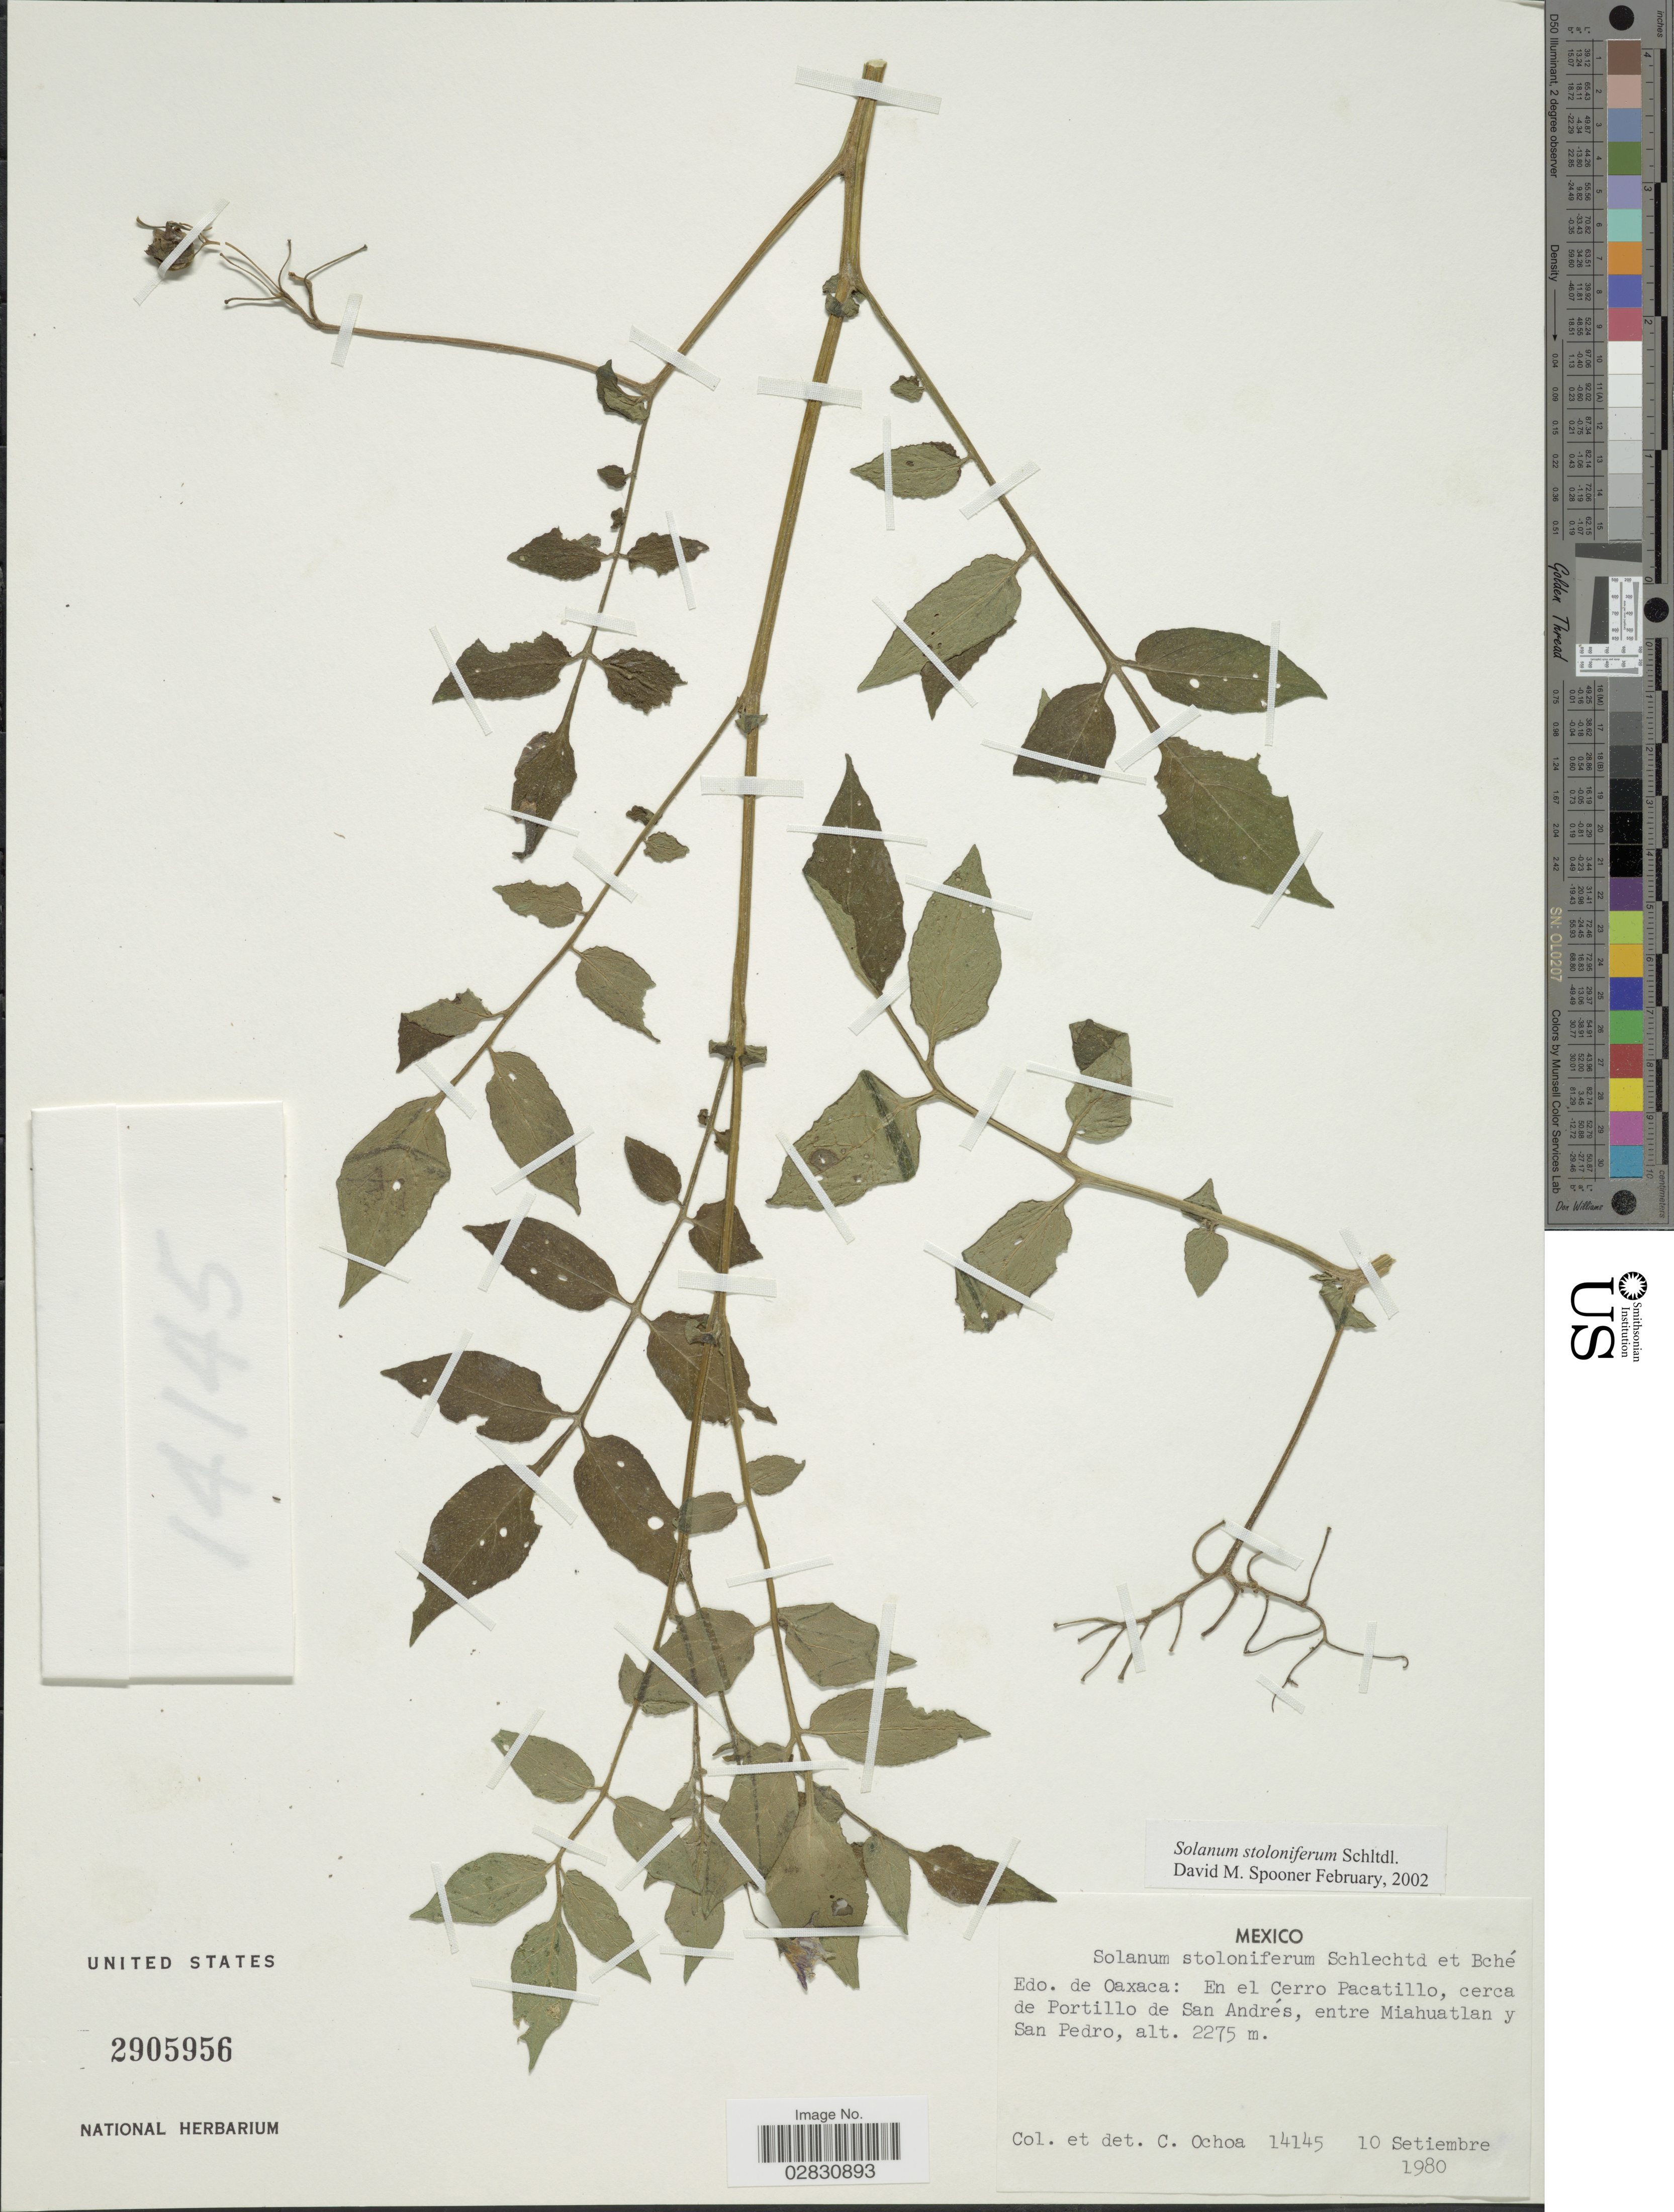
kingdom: Plantae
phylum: Tracheophyta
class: Magnoliopsida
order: Solanales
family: Solanaceae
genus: Solanum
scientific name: Solanum stoloniferum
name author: Schltdl. & Bouché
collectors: C. Ochoa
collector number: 14145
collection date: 1980-09-10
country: Mexico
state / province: Oaxaca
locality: En el Cerro Pacatillo, cerca de Portillo de San Andrés, entre Miahuatlan y San Pedro.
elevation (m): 2275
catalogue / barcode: US 2905956